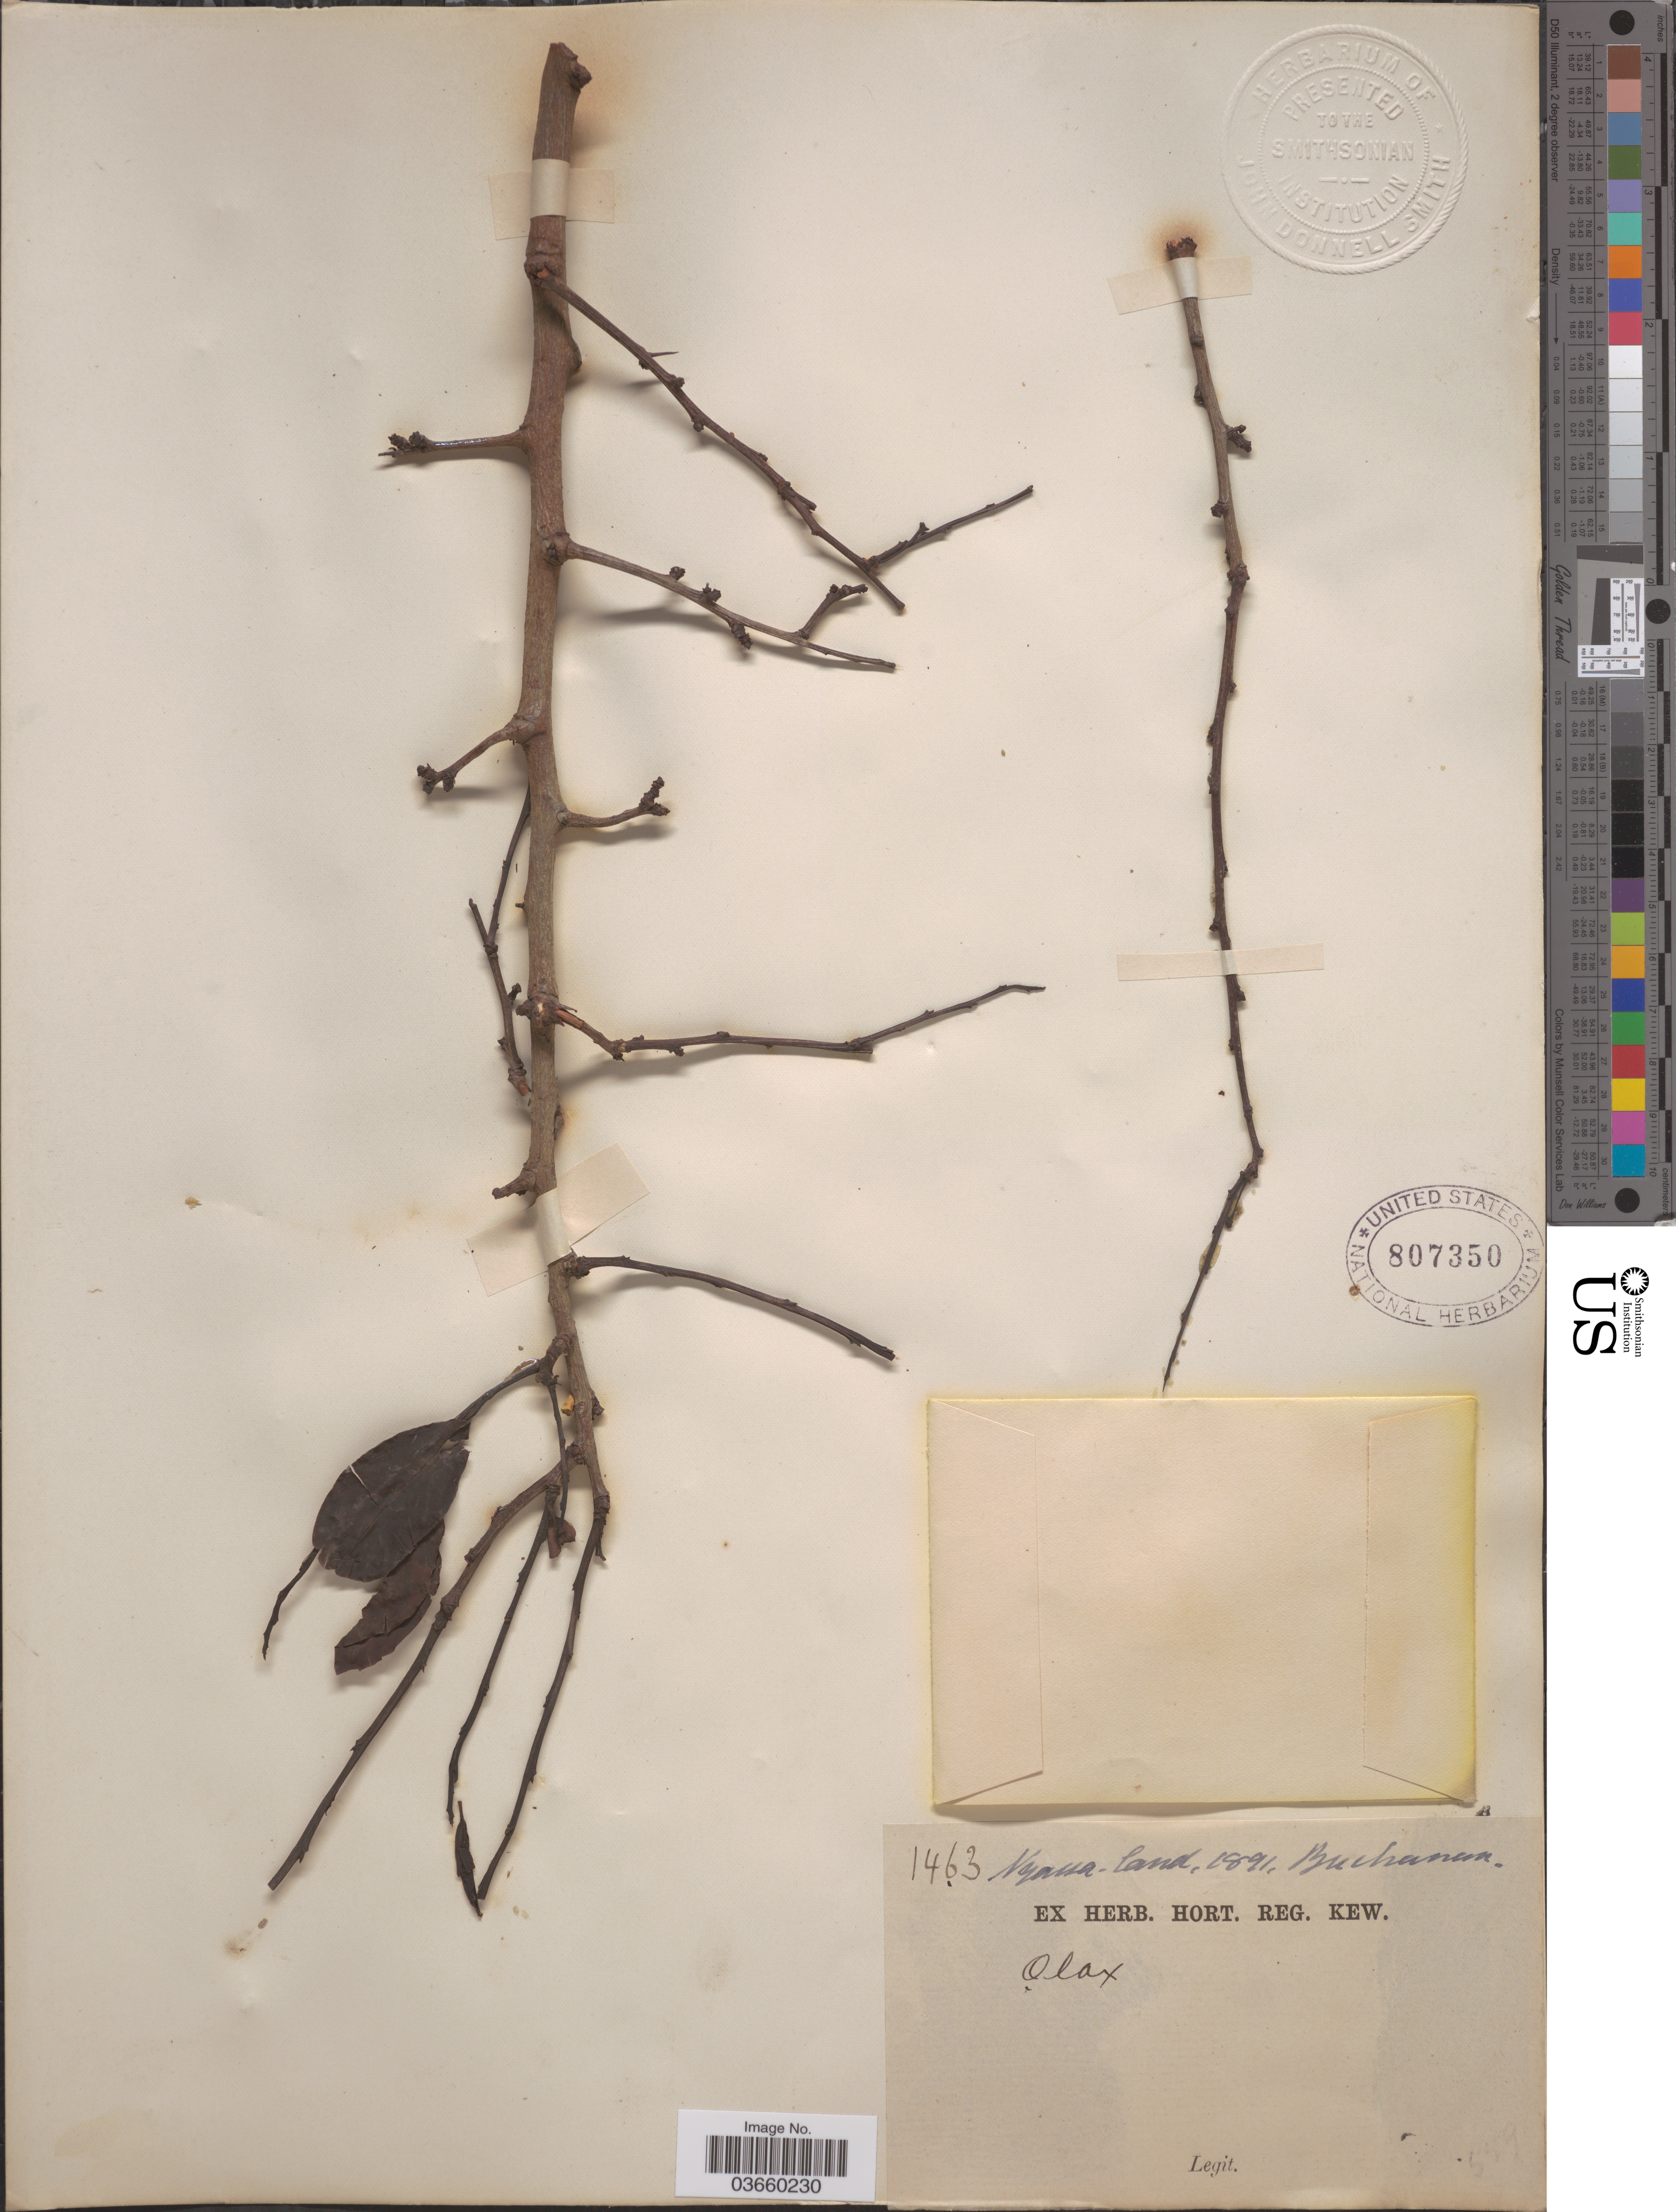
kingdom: Plantae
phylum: Tracheophyta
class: Magnoliopsida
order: Santalales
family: Olacaceae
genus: Olax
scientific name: Olax sp.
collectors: -. Buchanan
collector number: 1463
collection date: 1891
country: Malawi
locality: Nyassa-land.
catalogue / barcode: US 807350